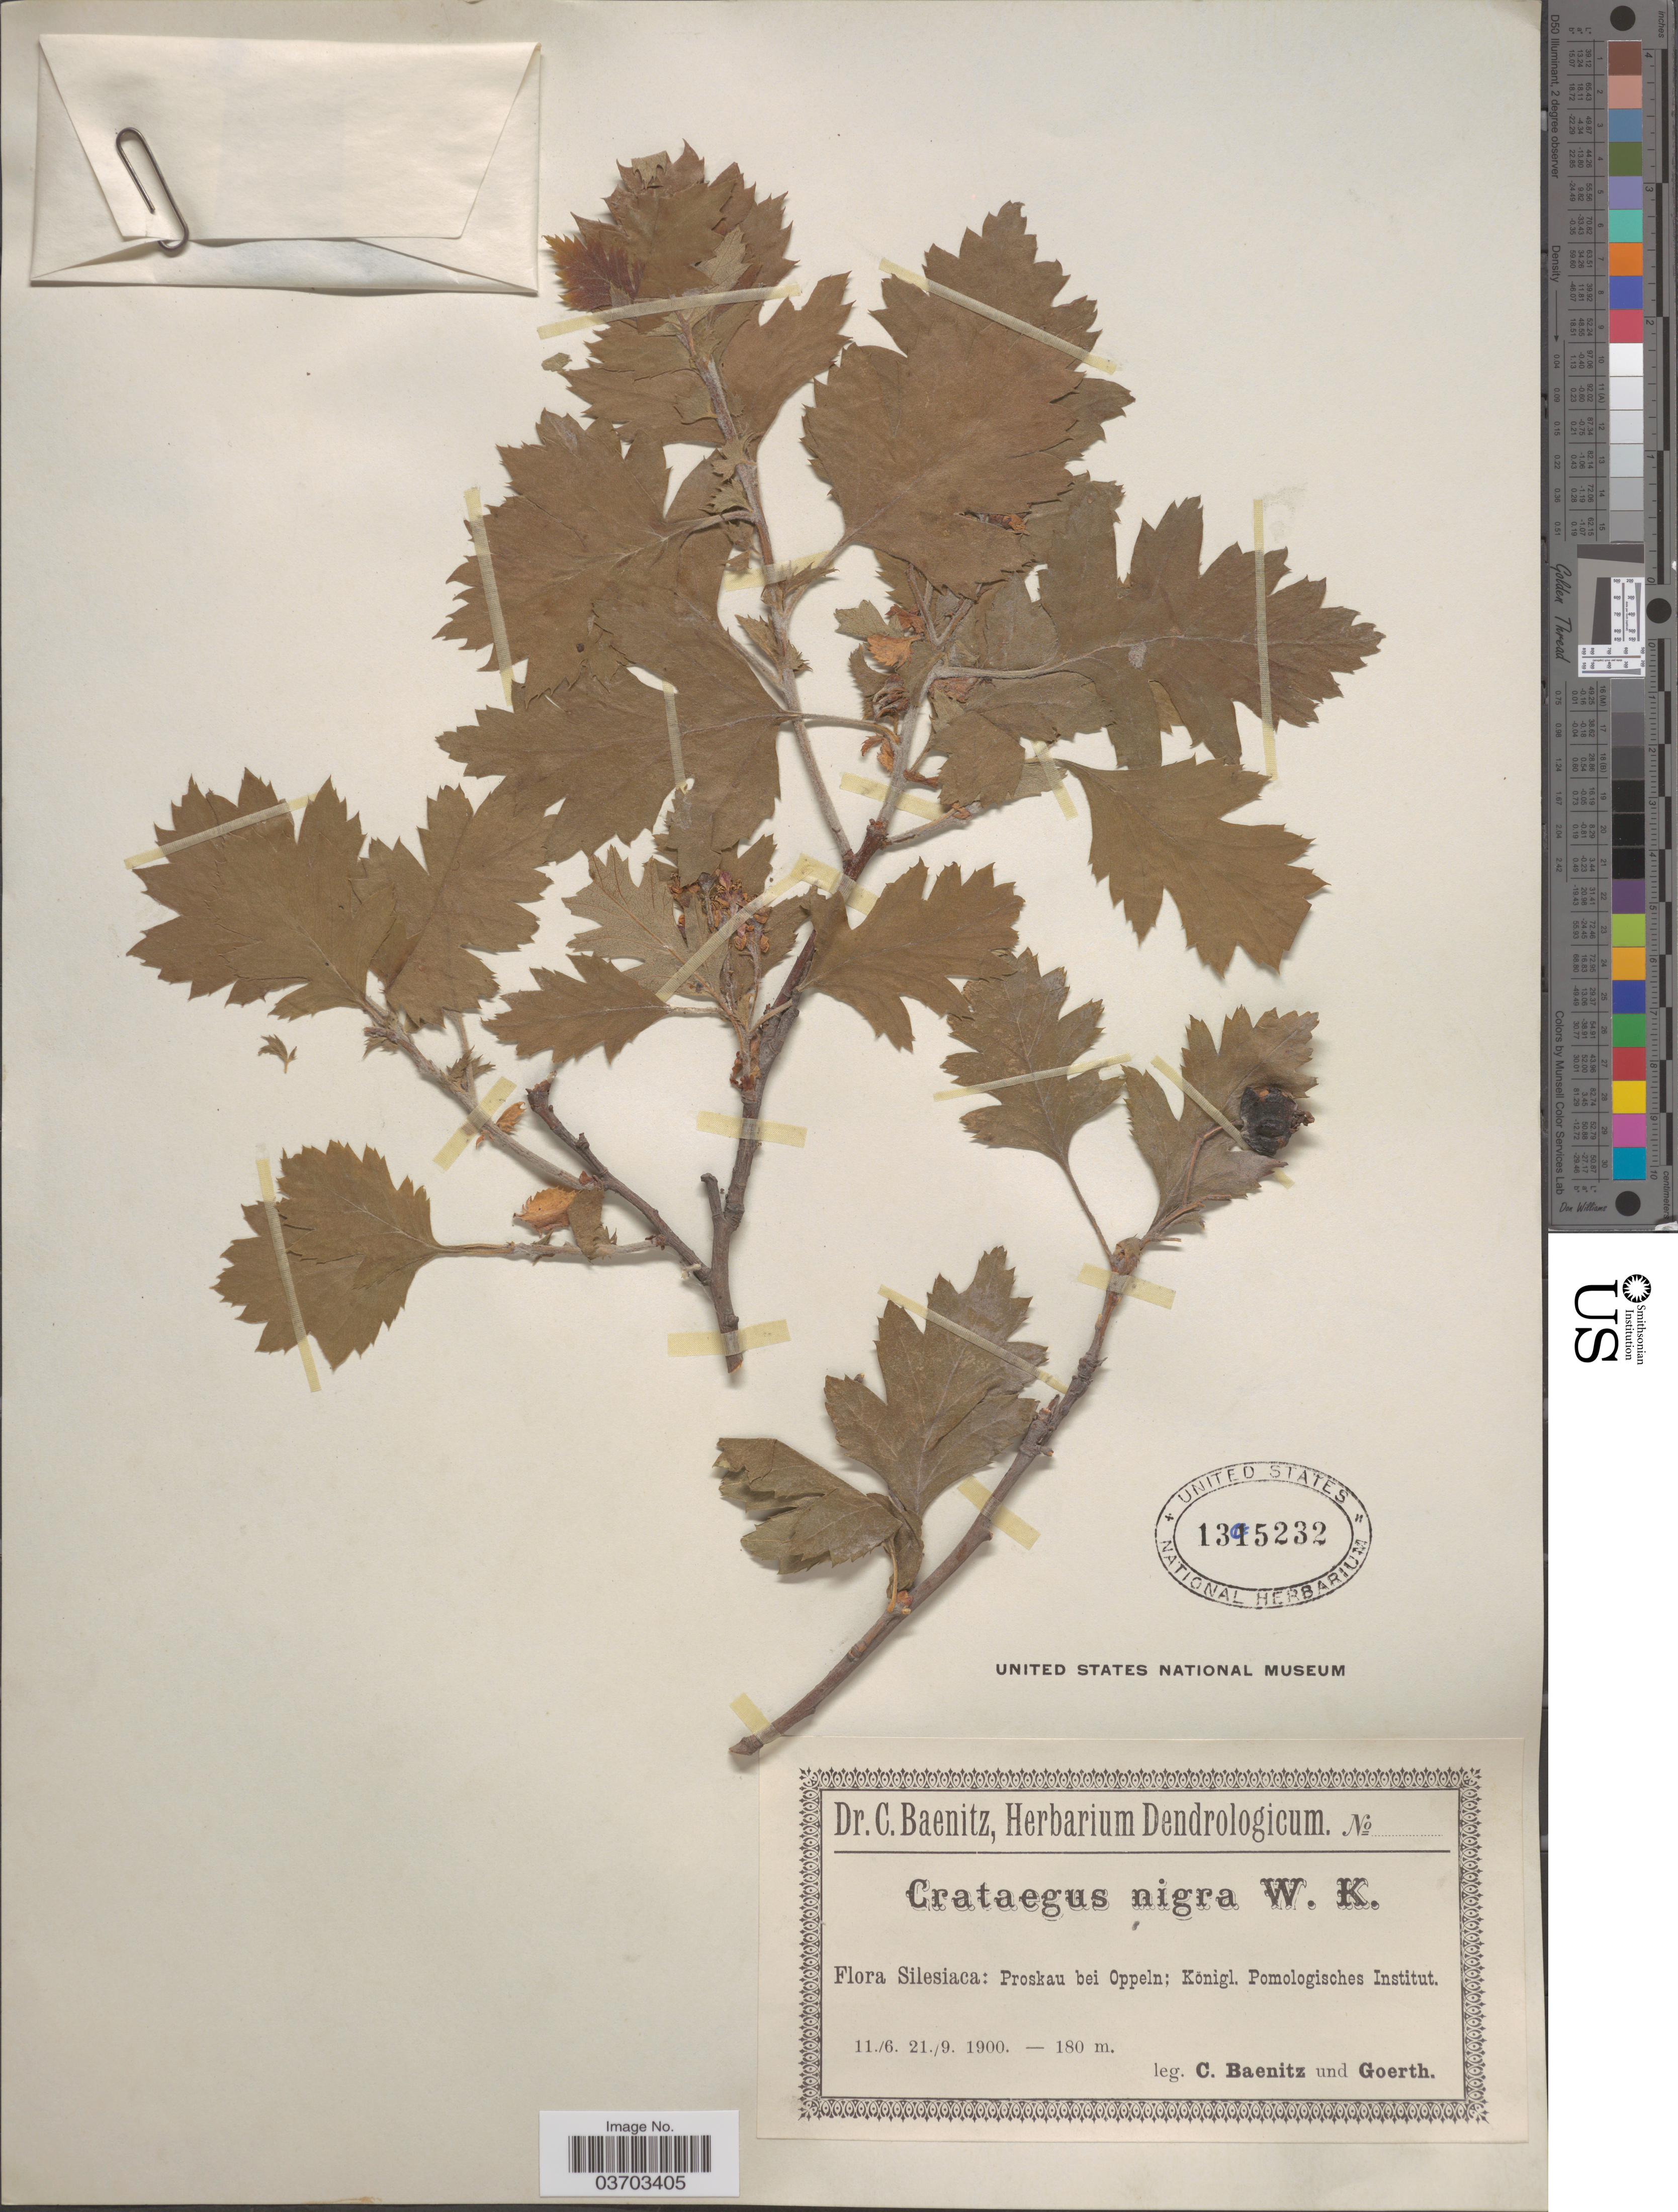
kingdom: Plantae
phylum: Tracheophyta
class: Magnoliopsida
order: Rosales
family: Rosaceae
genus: Crataegus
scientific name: Crataegus nigra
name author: Waldst. & Kit.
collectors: C. G. Baenitz & Goerth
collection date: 1900-06-11/1900-09-21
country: Poland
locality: Silesiaca: Proskau vei Oppeln; Königl. Pomologisches Institut.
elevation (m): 180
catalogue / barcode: US 1395232